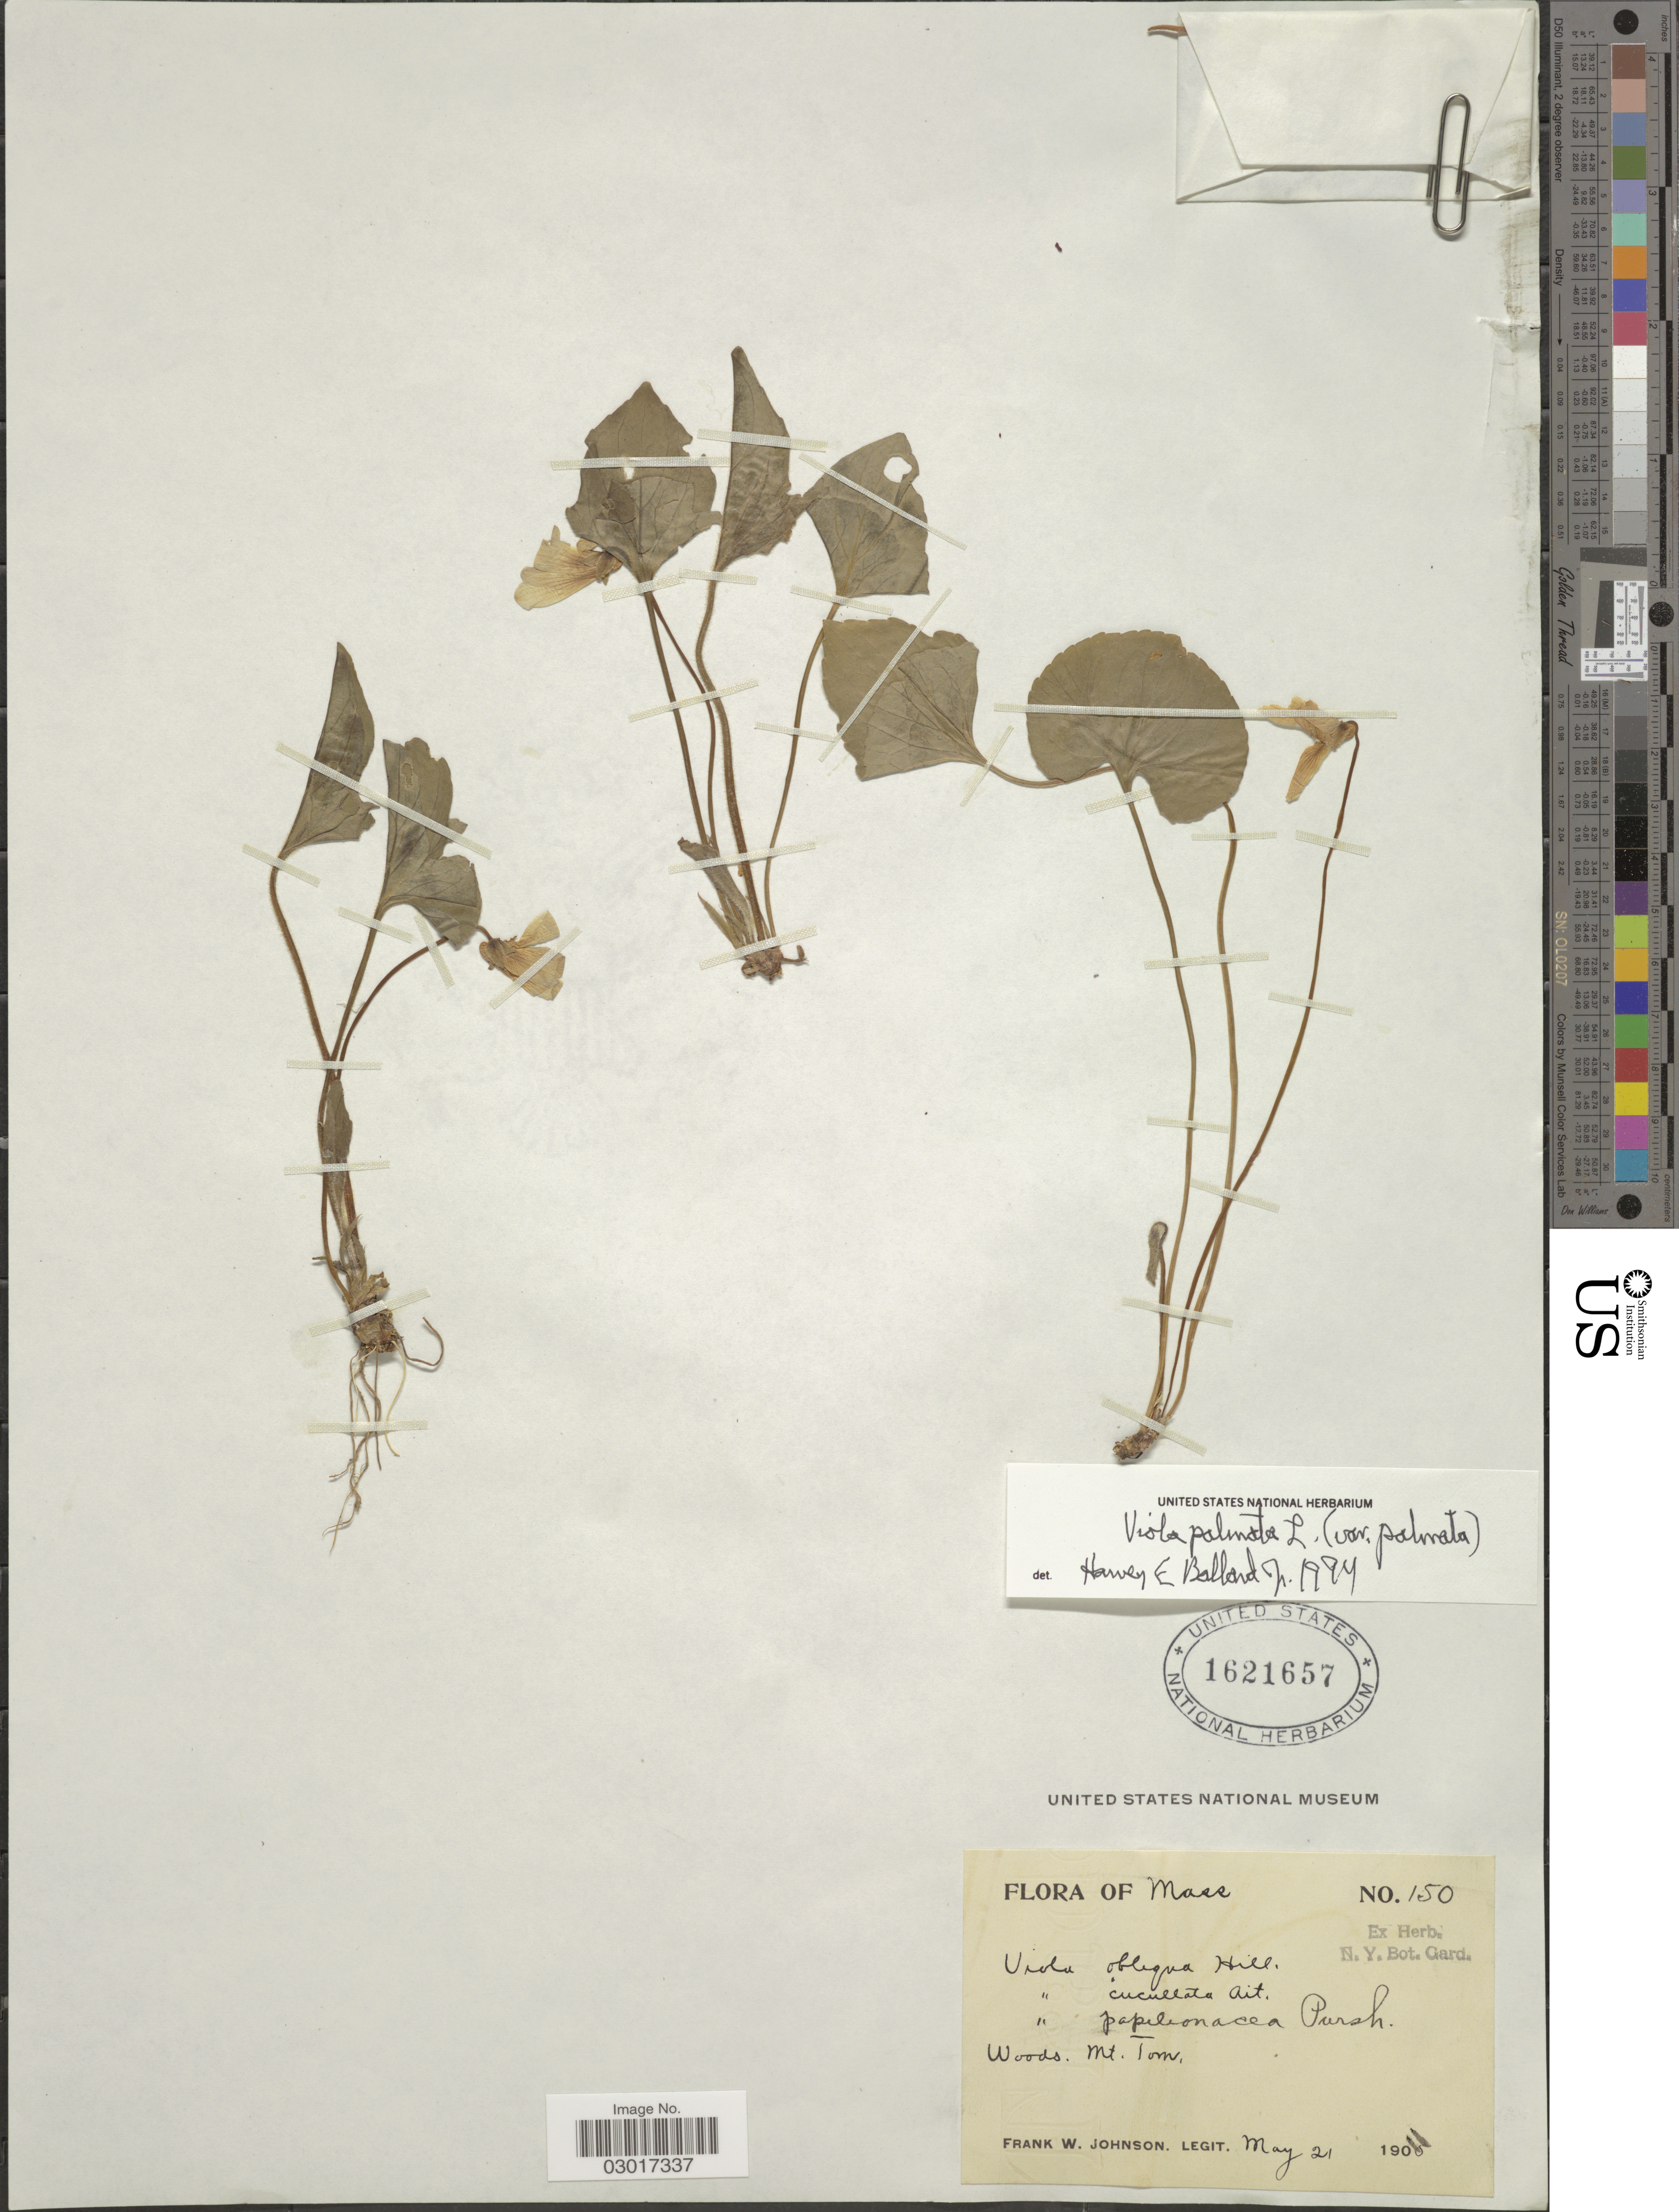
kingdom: Plantae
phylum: Tracheophyta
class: Magnoliopsida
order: Malpighiales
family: Violaceae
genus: Viola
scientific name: Viola triloba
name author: Schwein.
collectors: F. W. Johnson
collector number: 150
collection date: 1900-05-21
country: United States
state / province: Massachusetts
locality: Mt. Tom.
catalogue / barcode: US 1621657